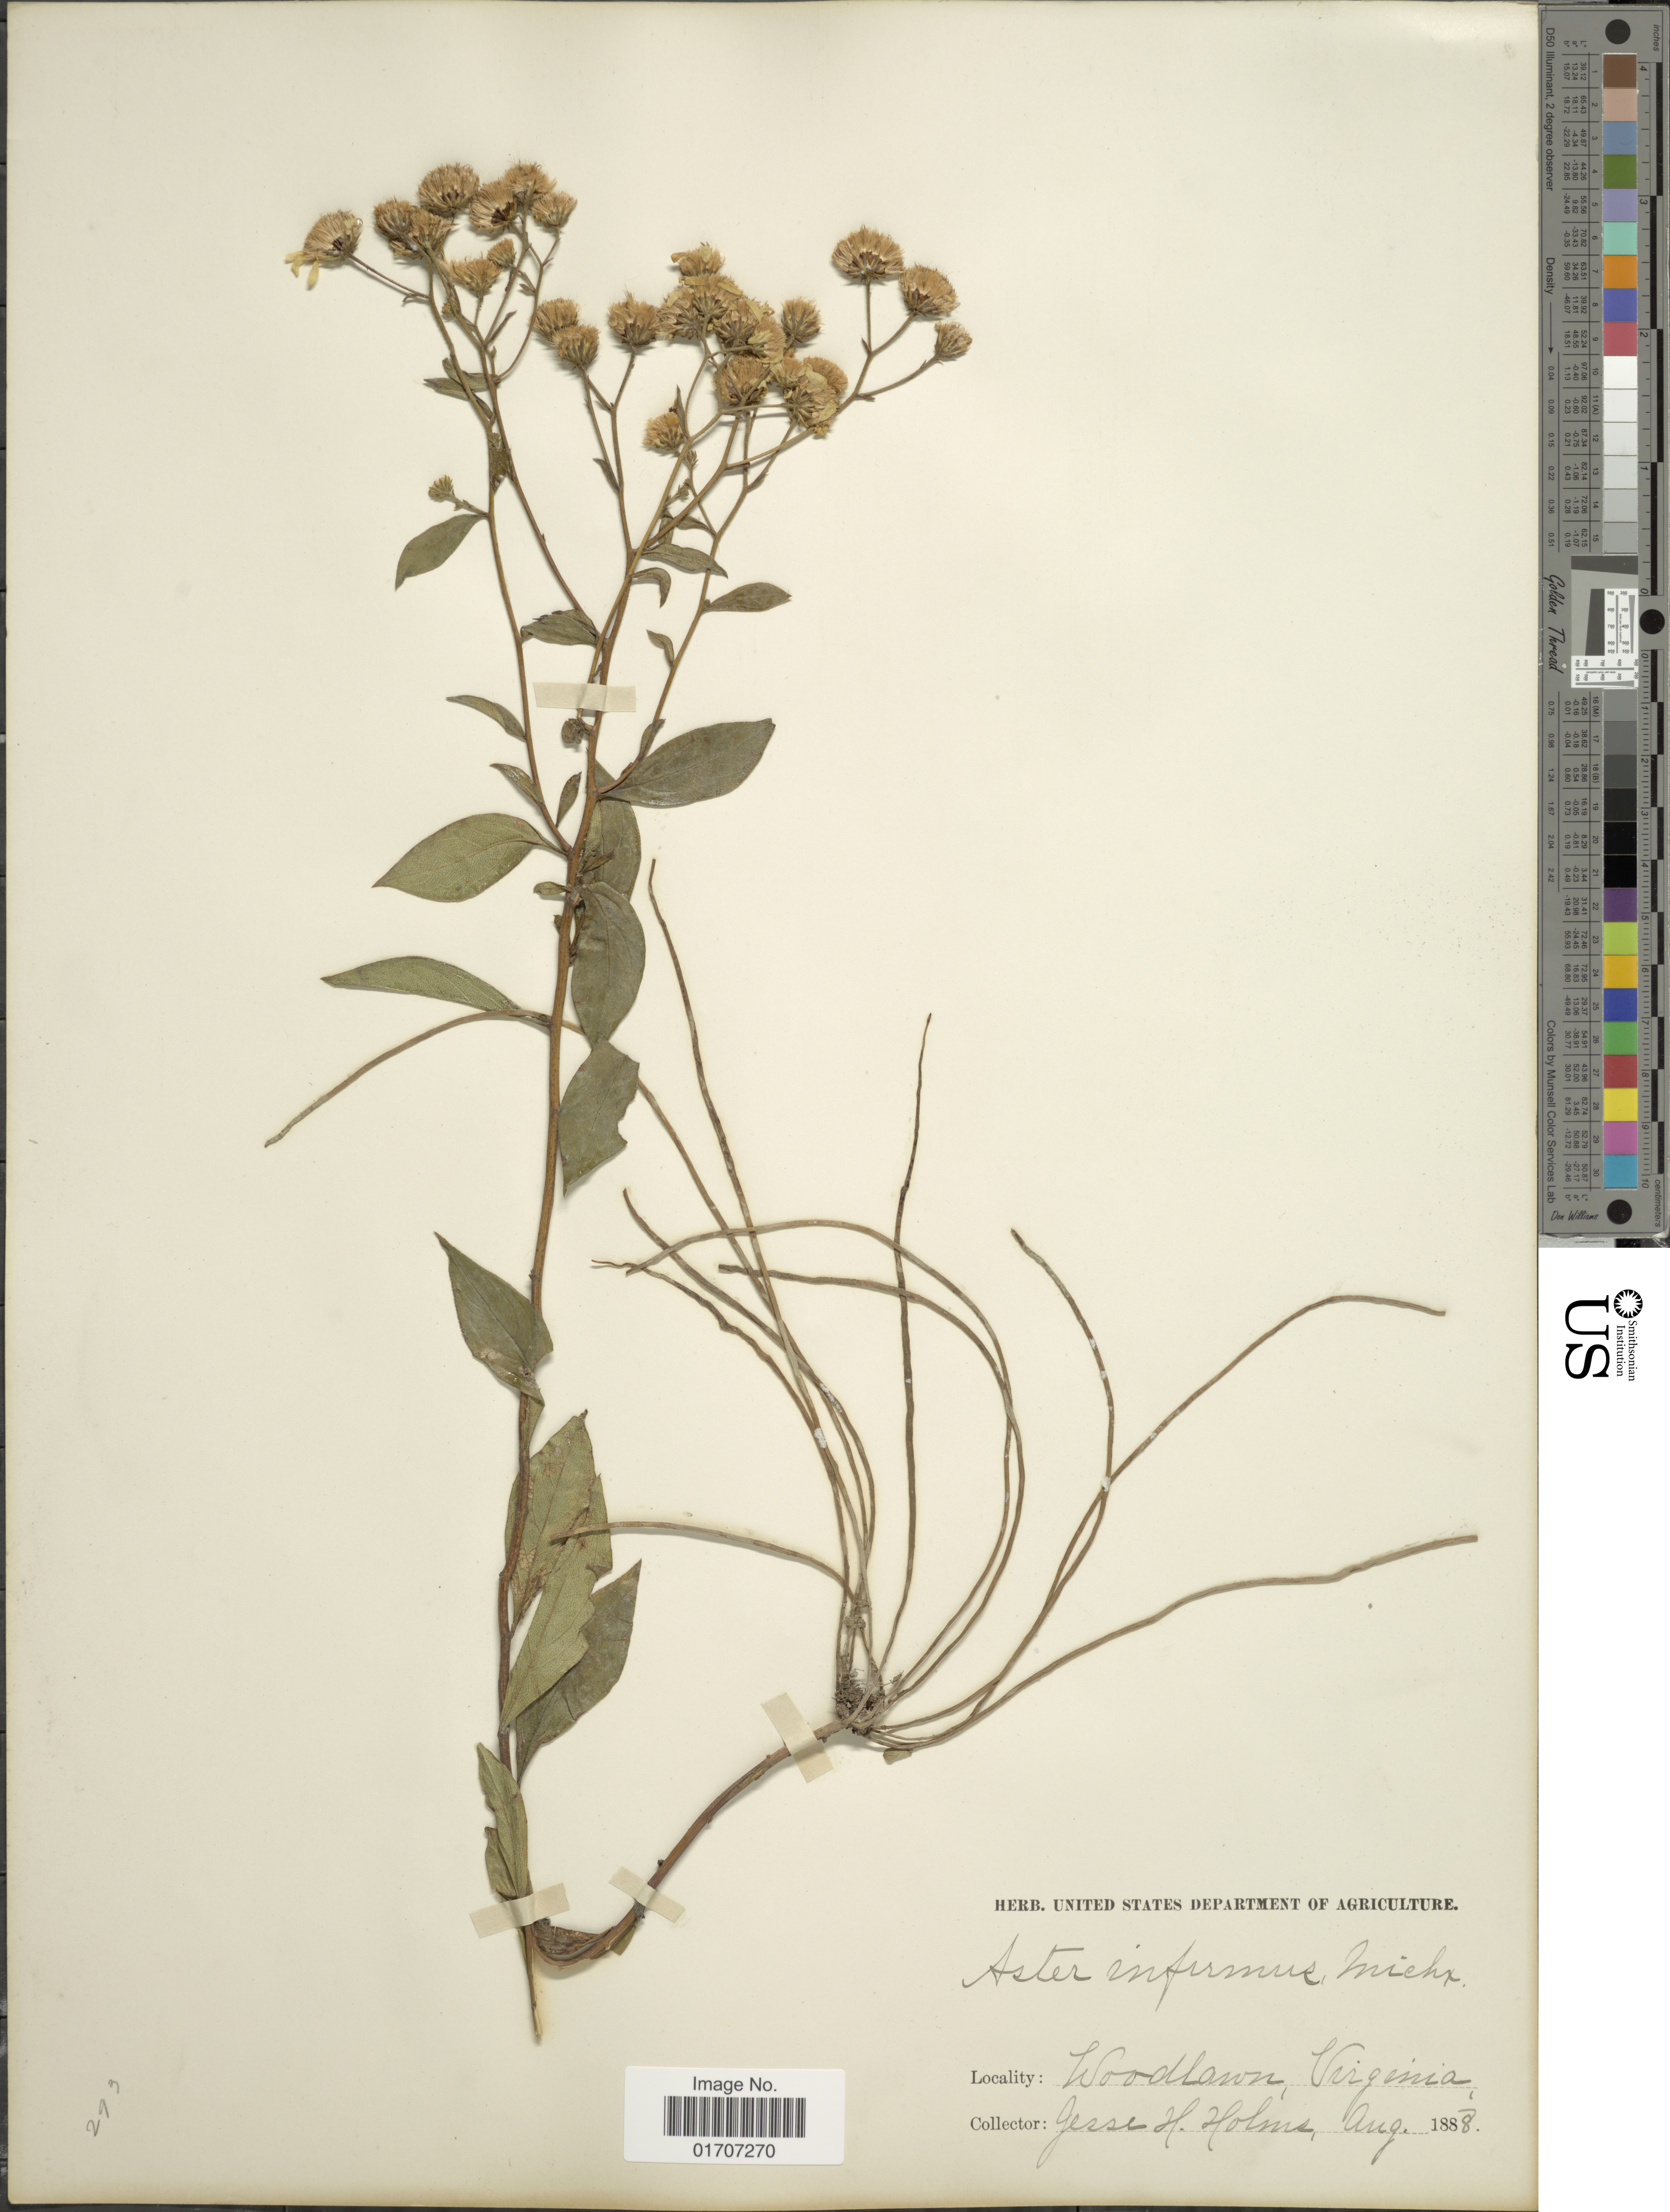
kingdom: Plantae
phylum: Tracheophyta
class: Magnoliopsida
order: Asterales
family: Asteraceae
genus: Doellingeria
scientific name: Doellingeria infirma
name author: (Michx.) Greene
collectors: J. H. Holms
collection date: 1888-08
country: United States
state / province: Virginia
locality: Woodlawn